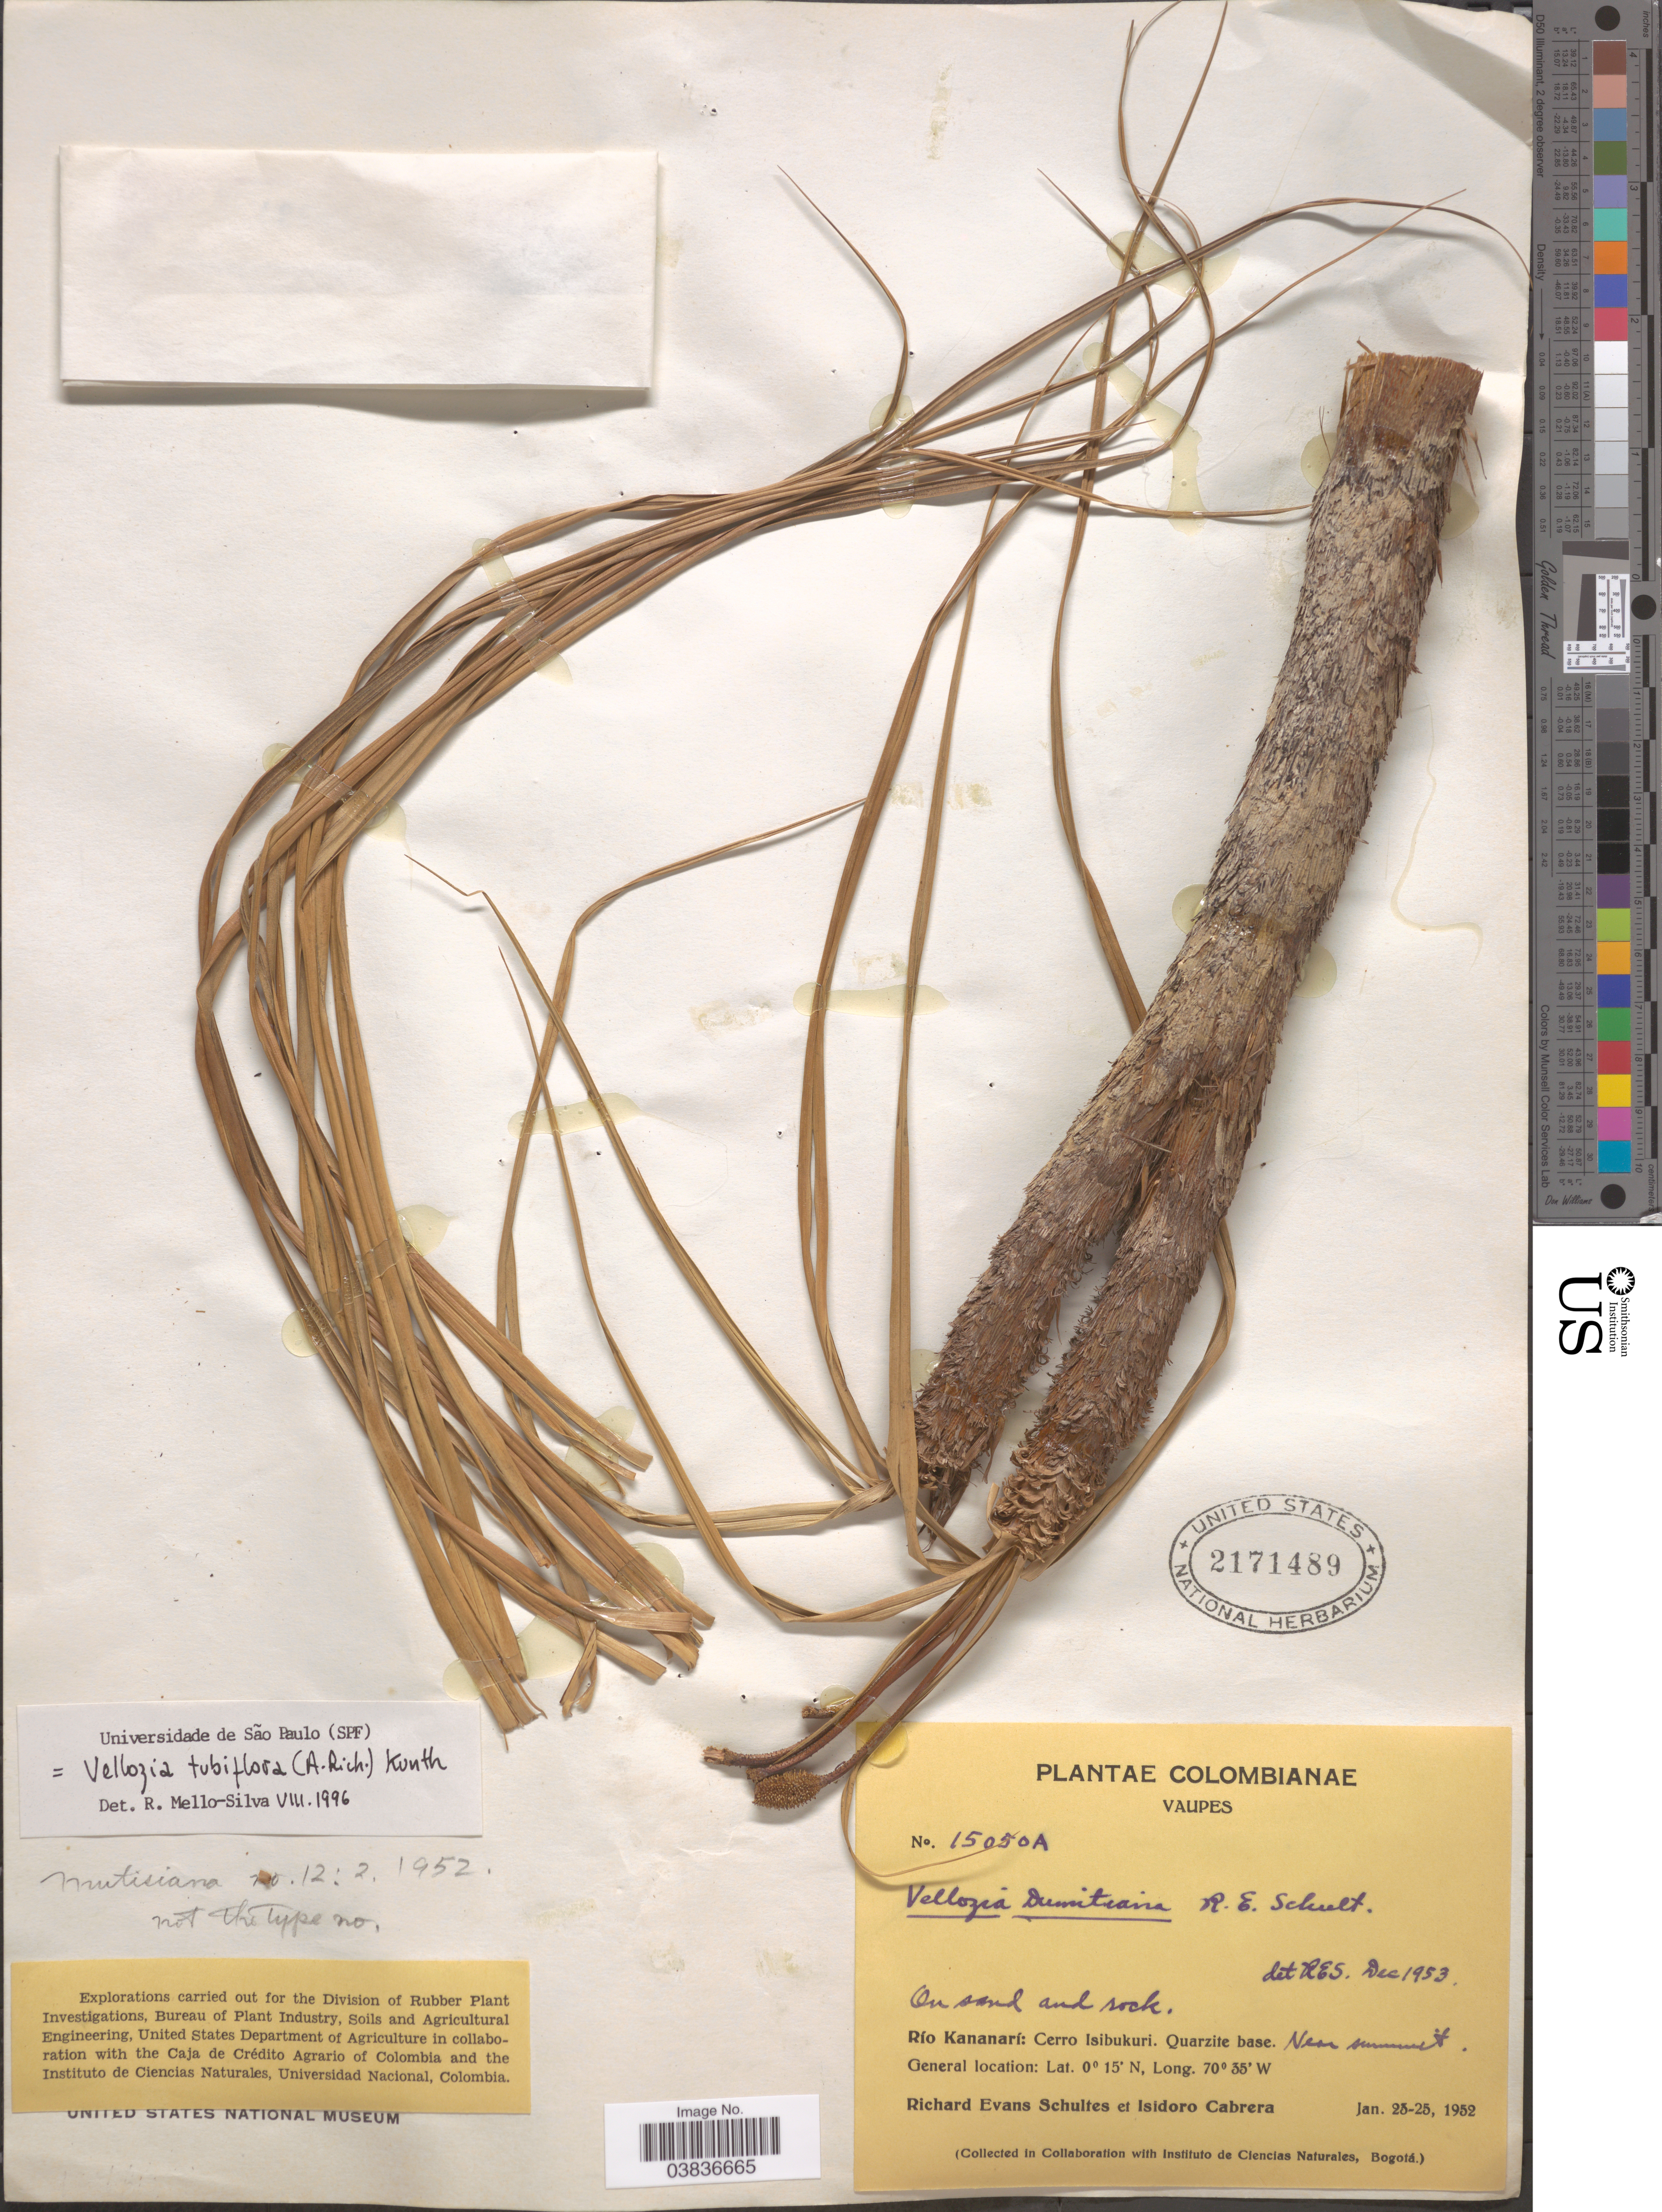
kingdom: Plantae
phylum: Tracheophyta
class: Liliopsida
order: Pandanales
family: Velloziaceae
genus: Vellozia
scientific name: Vellozia tubiflora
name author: (A. Rich.) Kunth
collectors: R. E. Schultes & I. Cabrera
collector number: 15050A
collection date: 1952-01-23/1952-01-25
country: Colombia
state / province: Vaupés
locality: Río Kananarí: Cerro Isibukuri. Quarzite base. Near summit.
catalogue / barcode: US 2171489